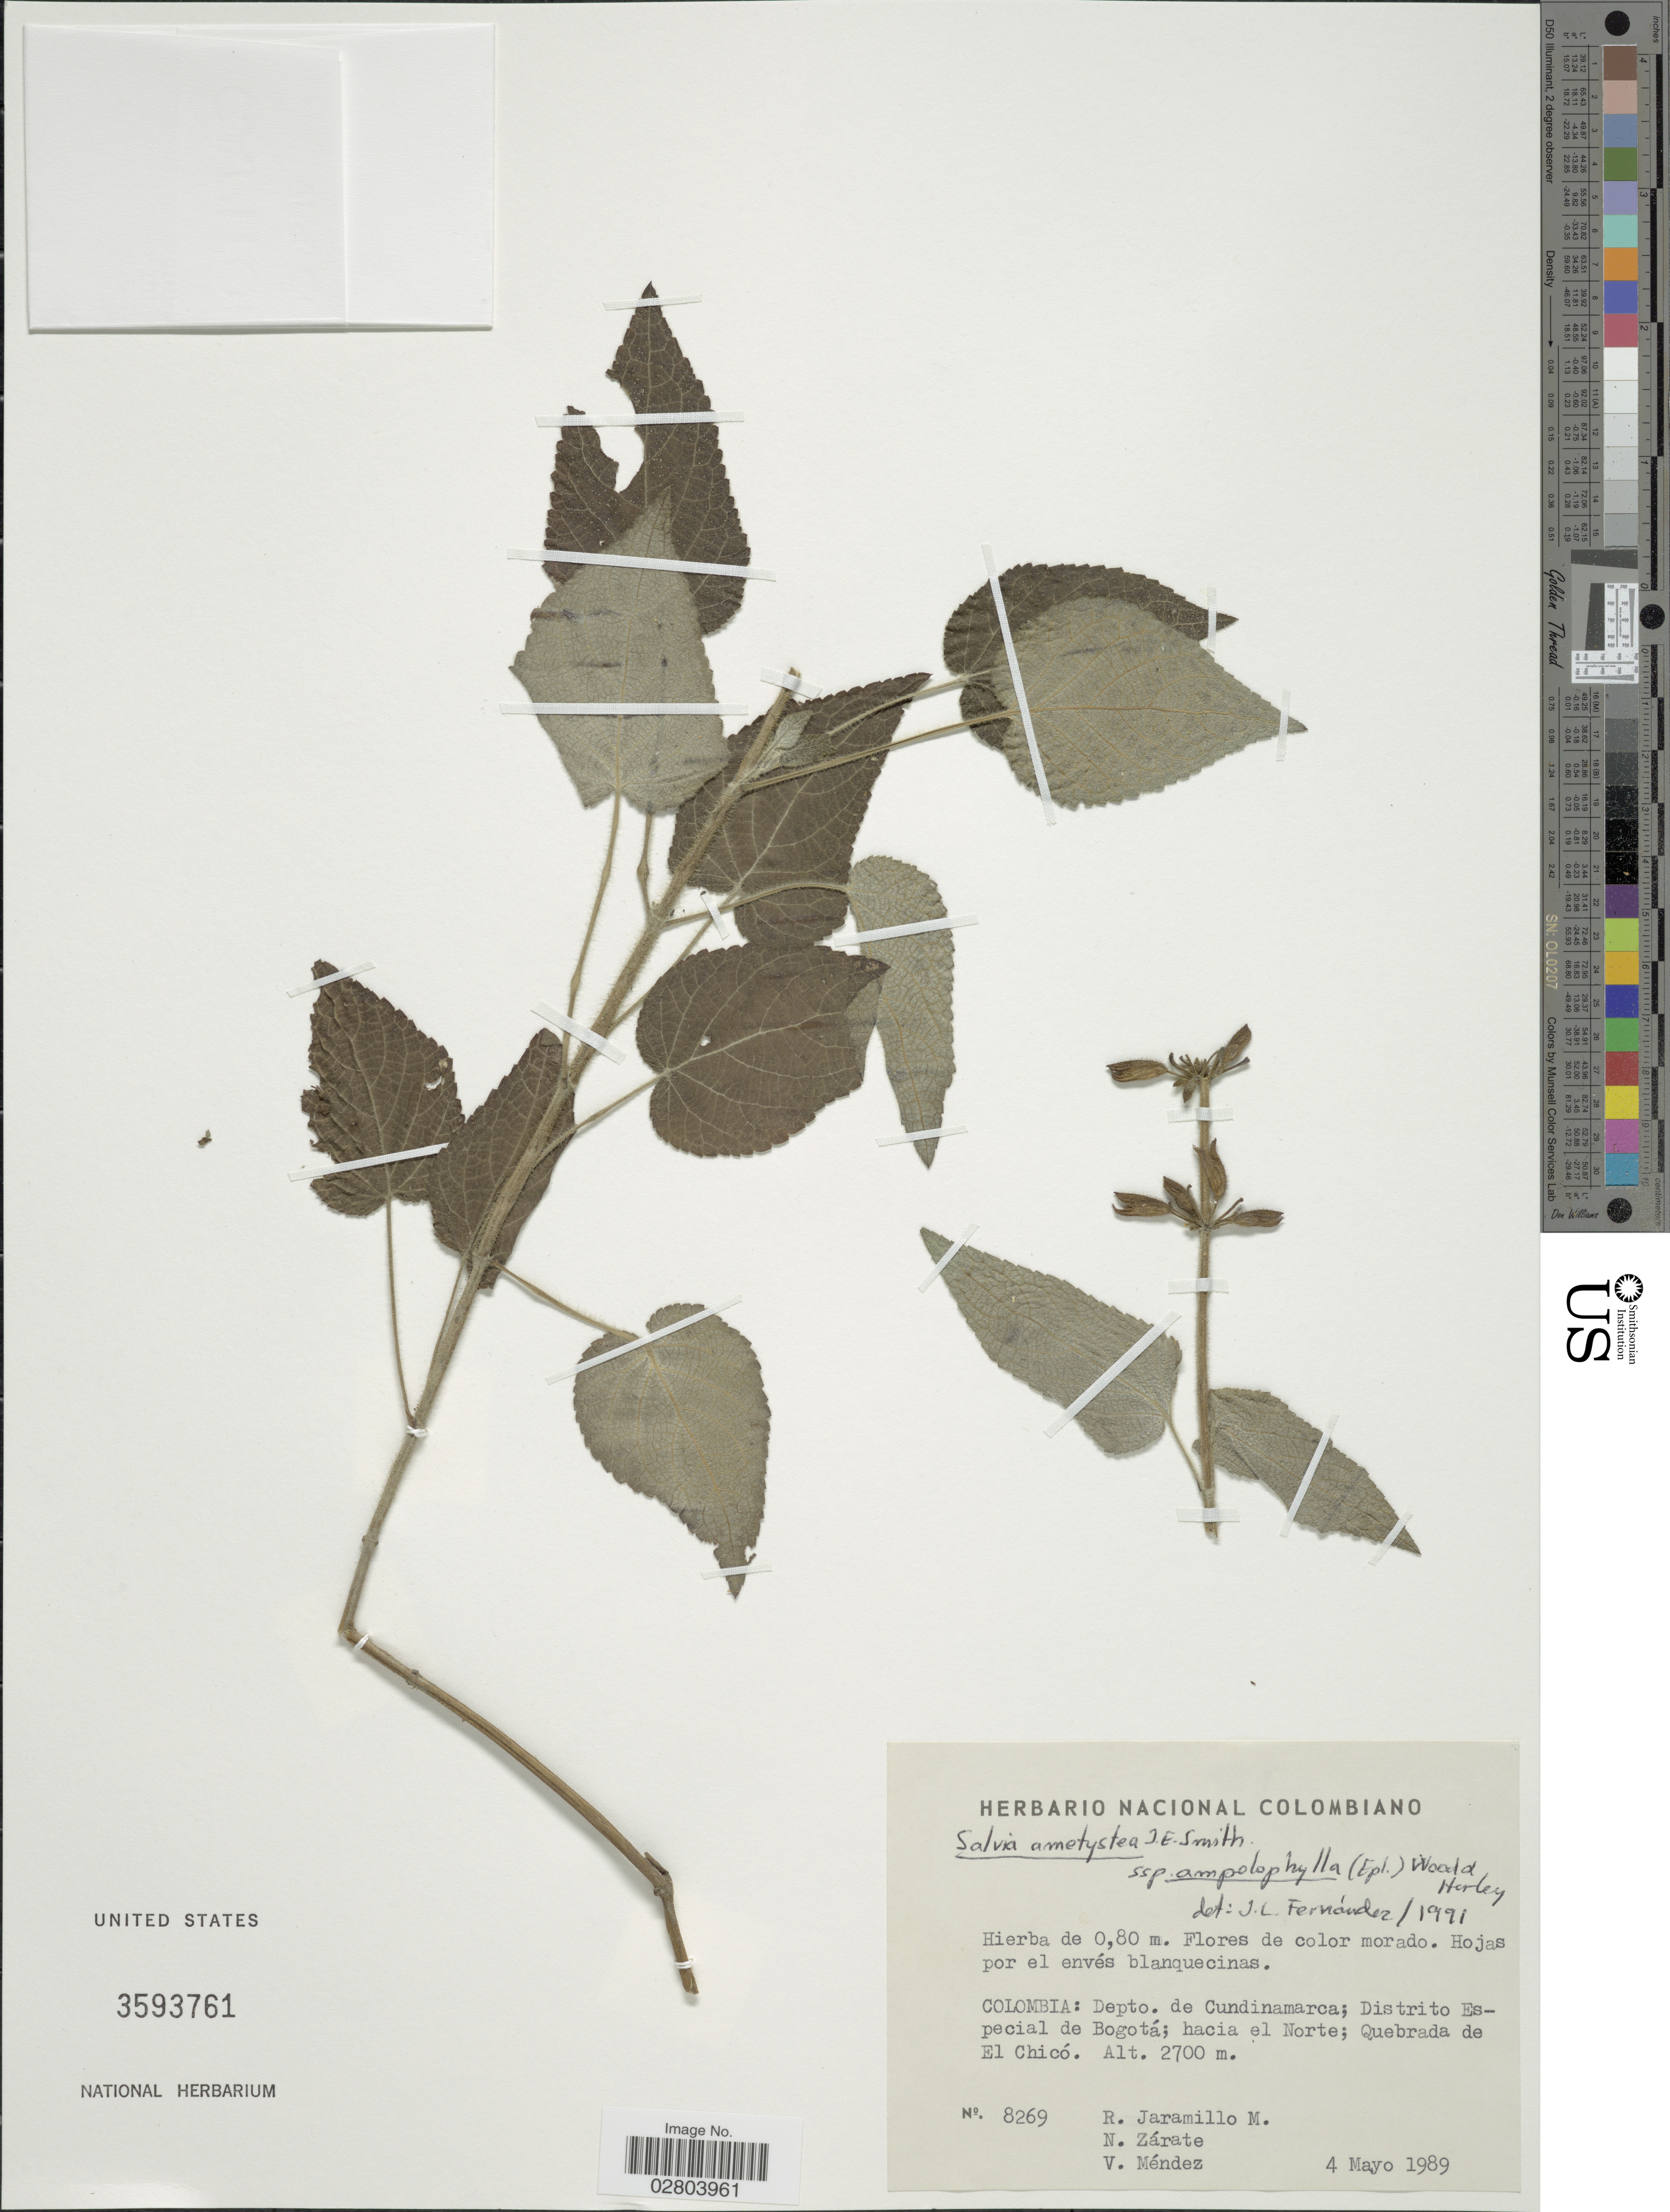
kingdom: Plantae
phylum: Tracheophyta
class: Magnoliopsida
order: Lamiales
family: Lamiaceae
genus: Salvia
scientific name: Salvia amethystina subsp. ampelophylla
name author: (Epling) J.R.I. Wood & Harley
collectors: R. Jaramillo M., N. Zárate & V. Méndez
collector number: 8269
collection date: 1989-05-04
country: Colombia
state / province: Cundinamarca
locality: Depto. de Cundinamarca; Distrito Especial de Bogotá; hacia el Norte; Quebrada de El Chicó.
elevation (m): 2700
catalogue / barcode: US 3593761